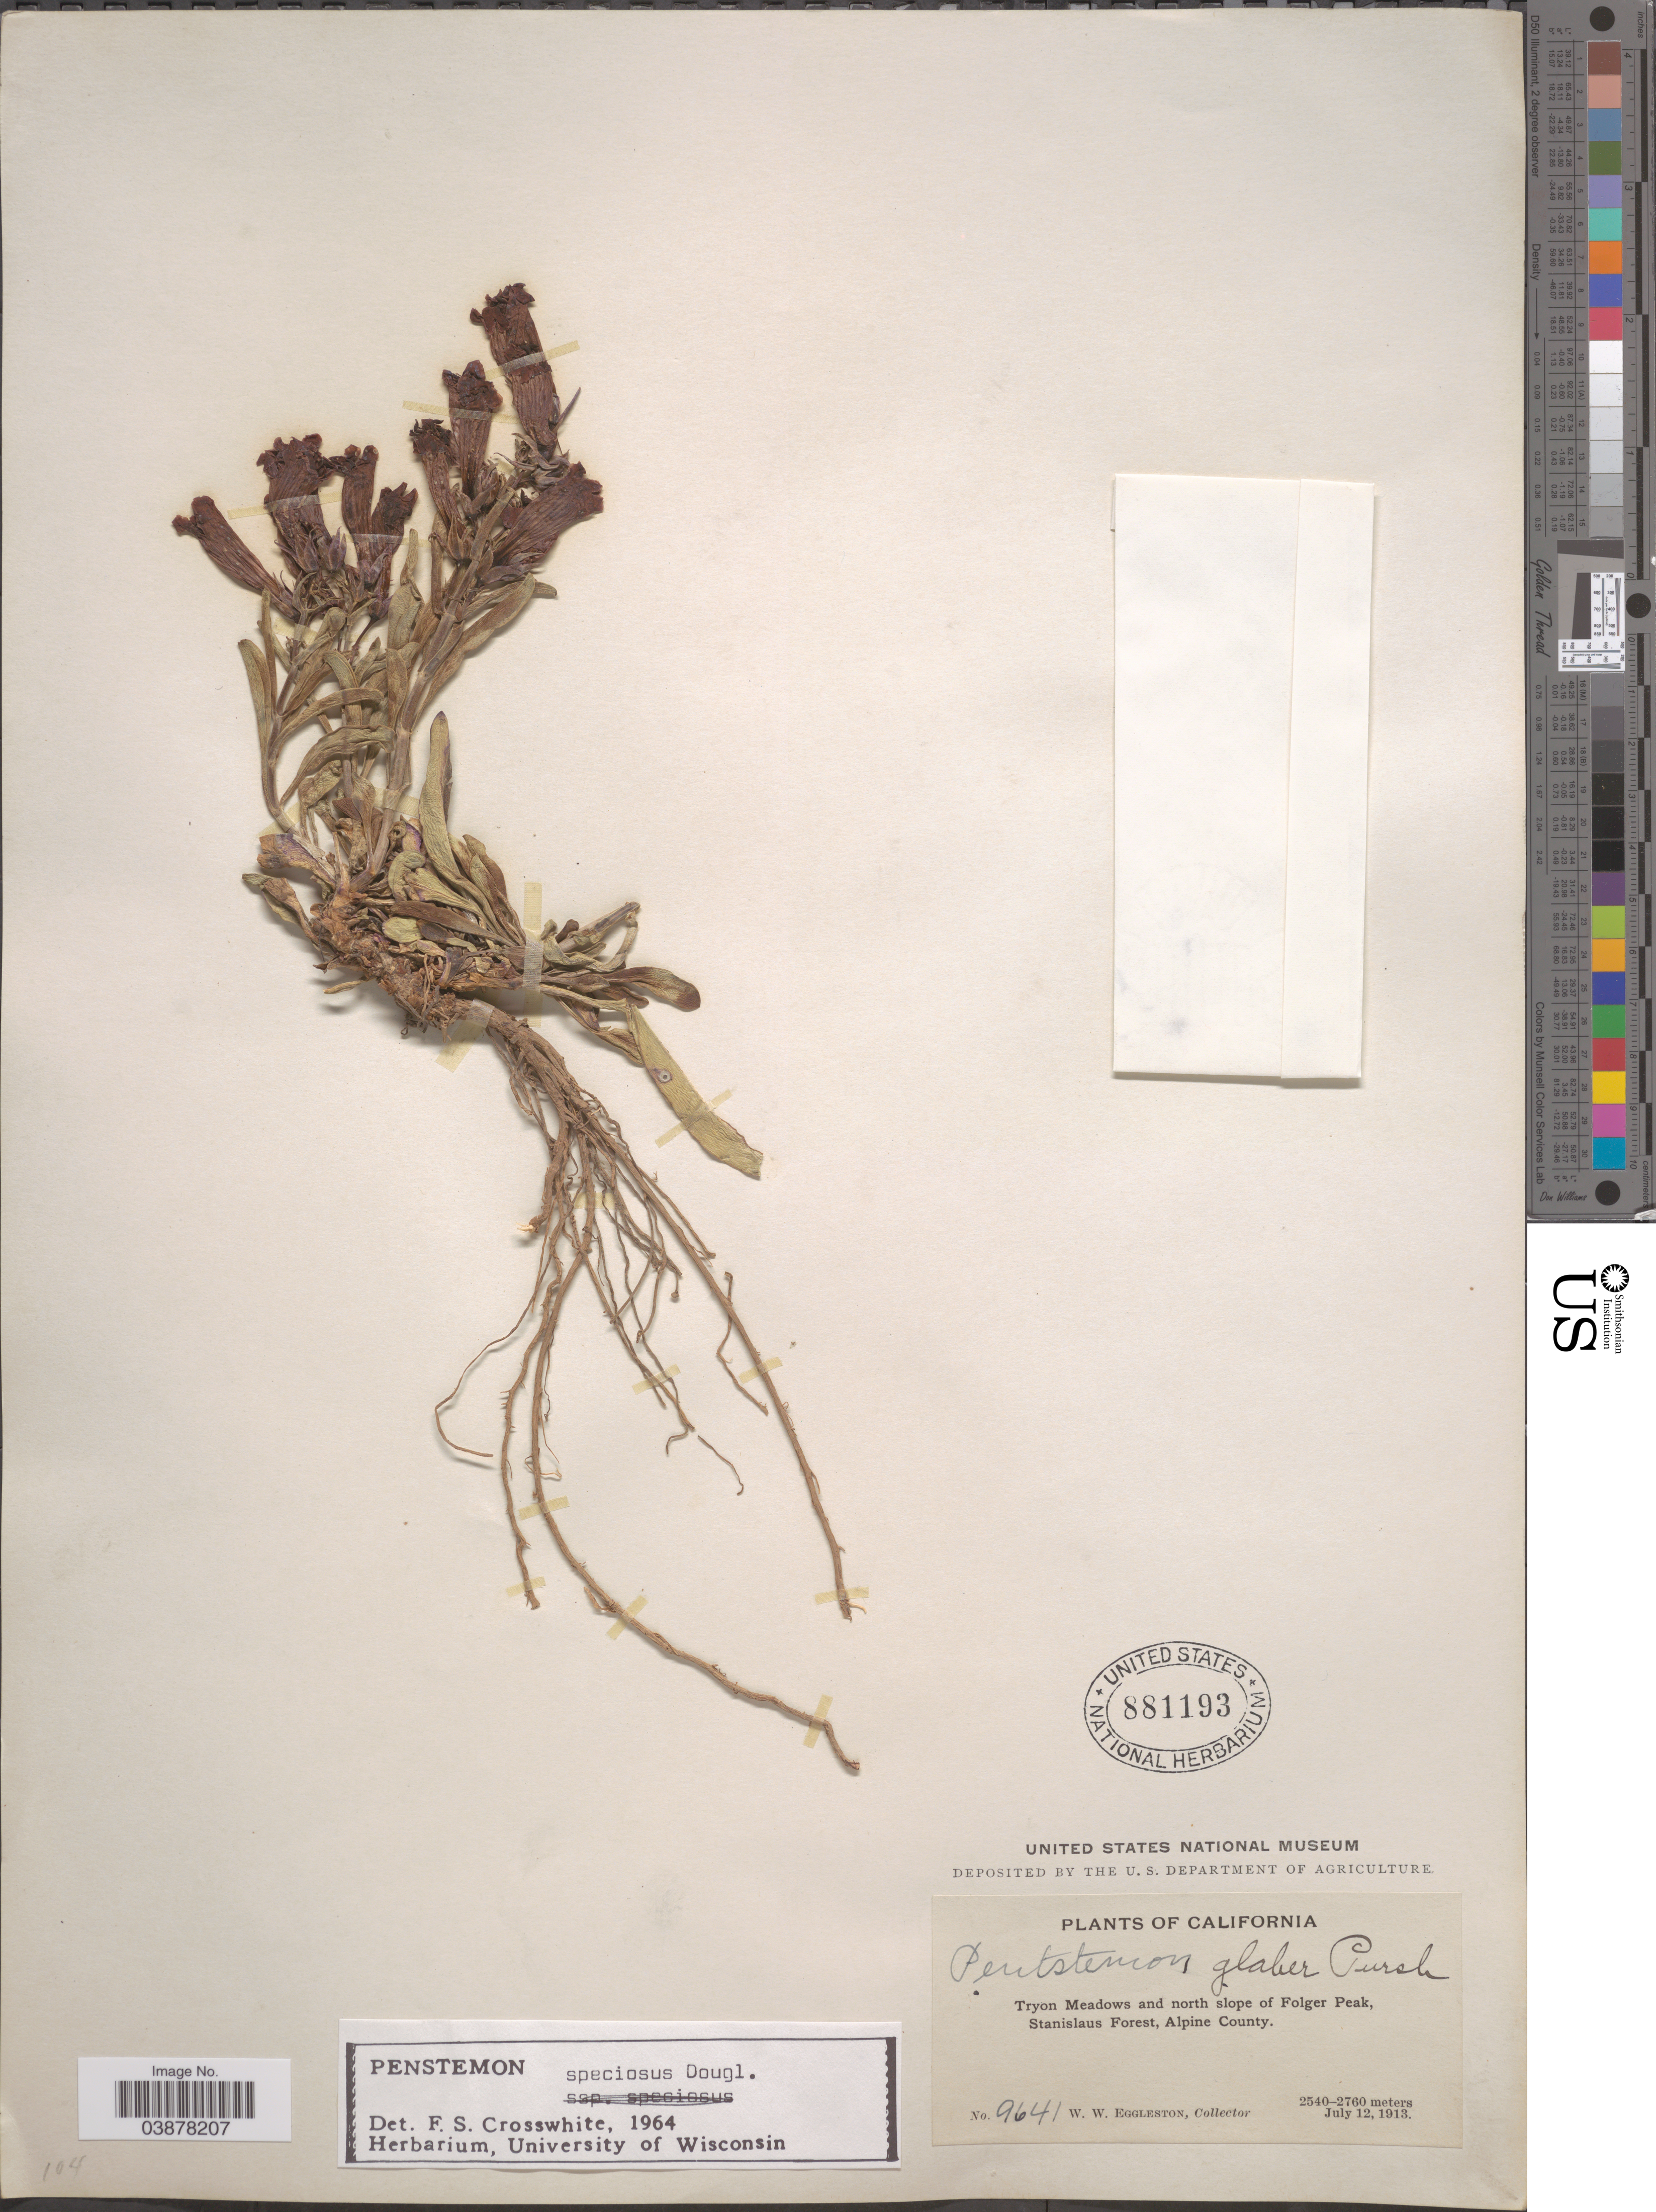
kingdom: Plantae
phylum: Tracheophyta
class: Magnoliopsida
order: Lamiales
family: Plantaginaceae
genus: Penstemon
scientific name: Penstemon speciosus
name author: Douglas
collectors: W. W. Eggleston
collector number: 9641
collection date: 1913-07-12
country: United States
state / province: California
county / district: Alpine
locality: Tryon Meadows and north slope of Folger Peak, Stanislaus Forest, Alpine County.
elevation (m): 2540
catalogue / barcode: US 881193